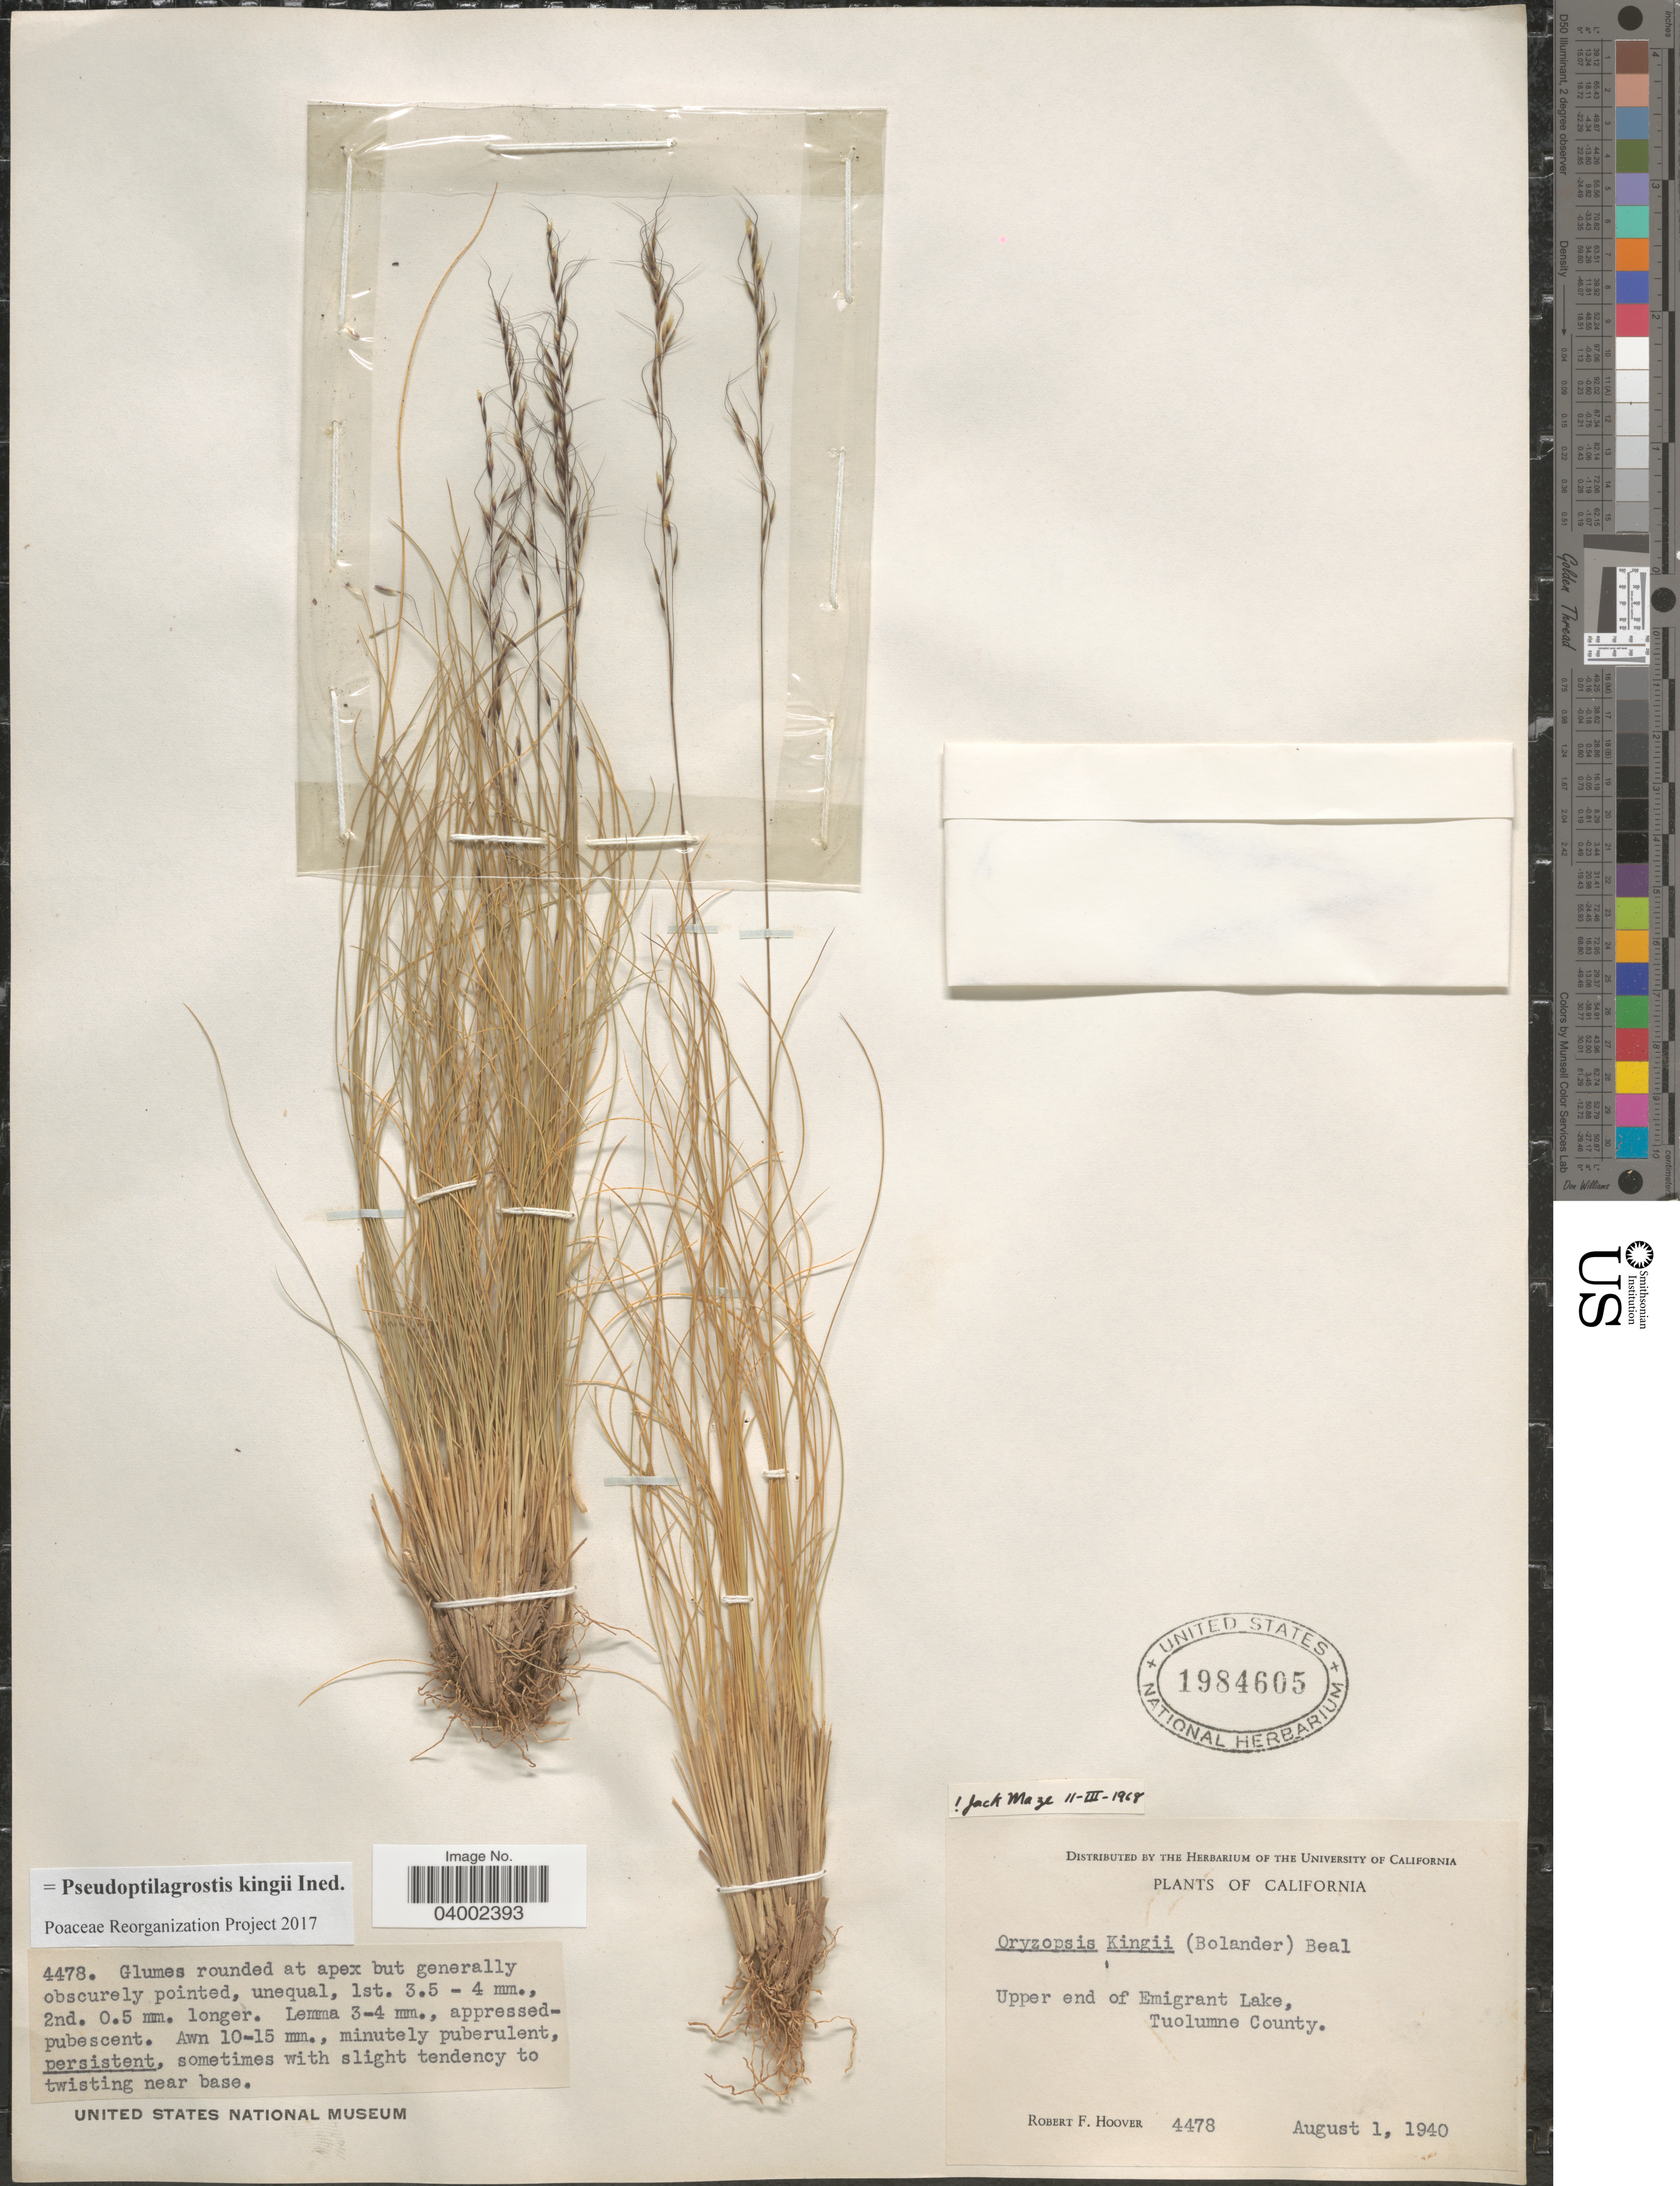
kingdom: Plantae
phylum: Tracheophyta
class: Liliopsida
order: Poales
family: Poaceae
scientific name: Pseudoptilagrostis kingii ined.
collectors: R. F. Hoover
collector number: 4478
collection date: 1940-08-01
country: United States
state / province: California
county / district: Tuolumne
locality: Upper end of Emigrant Lake, Tuolumne County.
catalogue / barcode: US 1984605